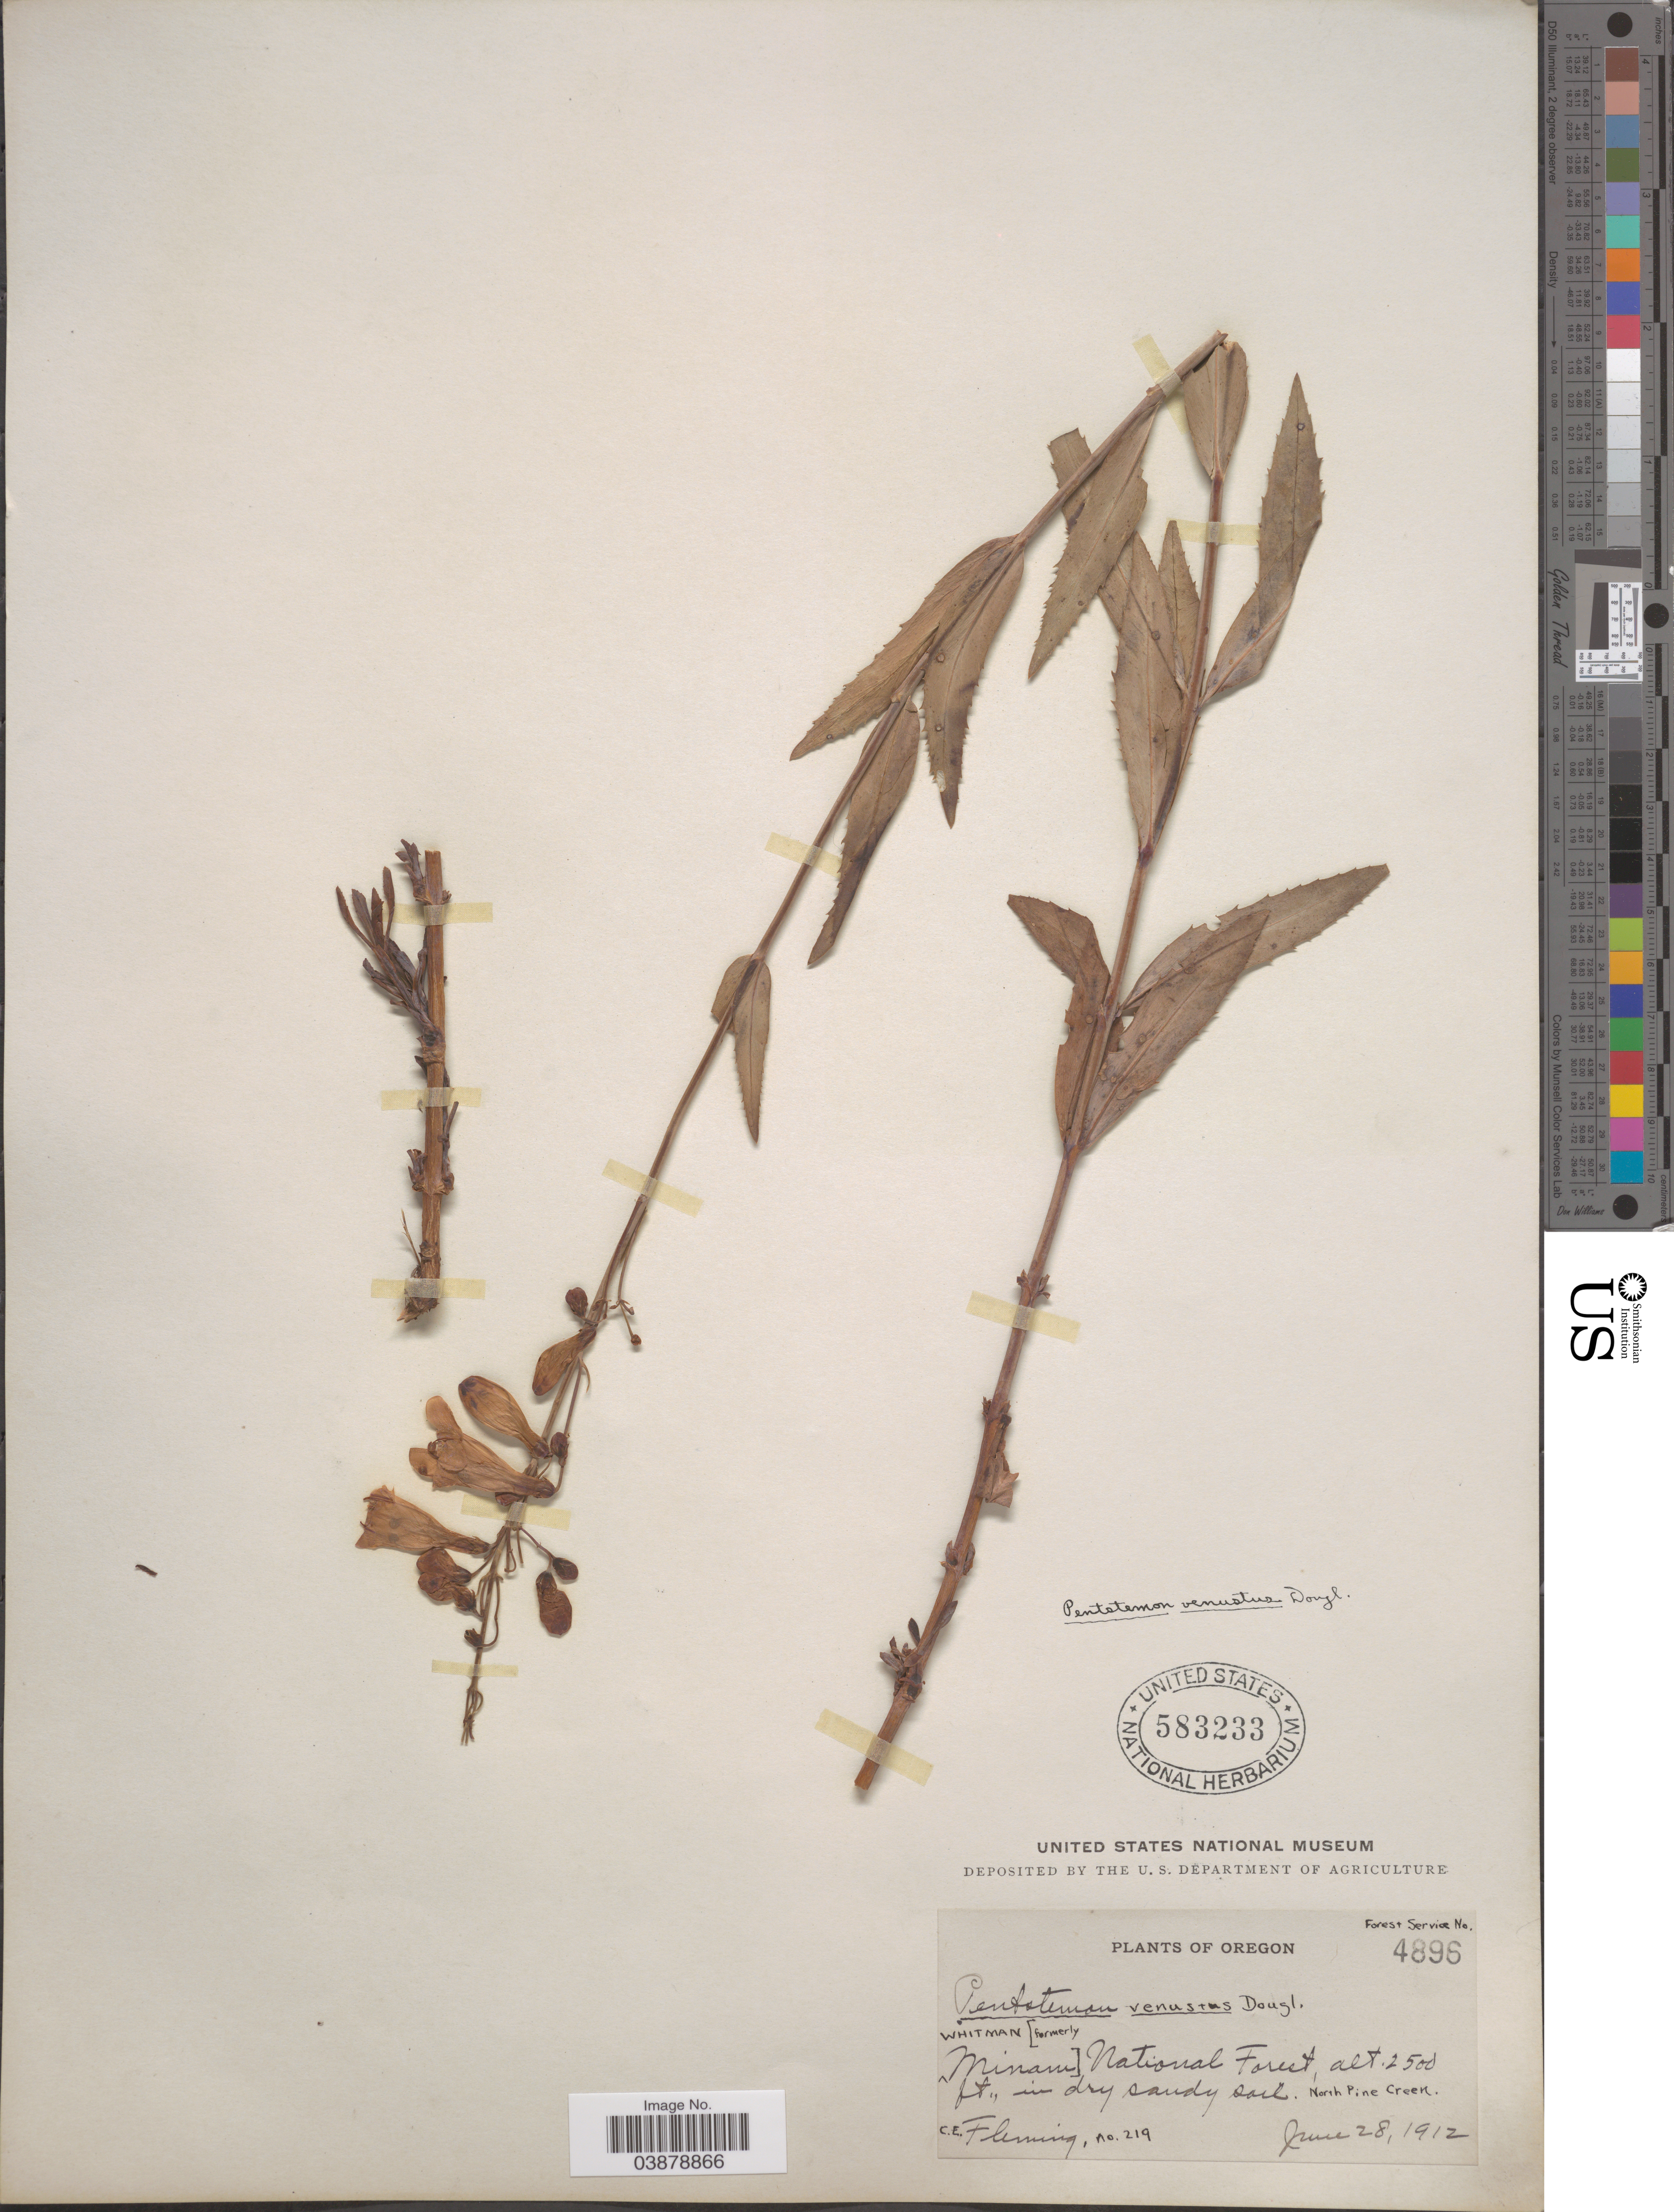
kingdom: Plantae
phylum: Tracheophyta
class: Magnoliopsida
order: Lamiales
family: Plantaginaceae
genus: Penstemon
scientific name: Penstemon venustus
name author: Douglas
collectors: C. Fleming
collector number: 219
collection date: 1912-06-28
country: United States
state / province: Oregon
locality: Whitman [formerly Minam] National Forest. North Pine Creek.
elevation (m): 762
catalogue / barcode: US 583233